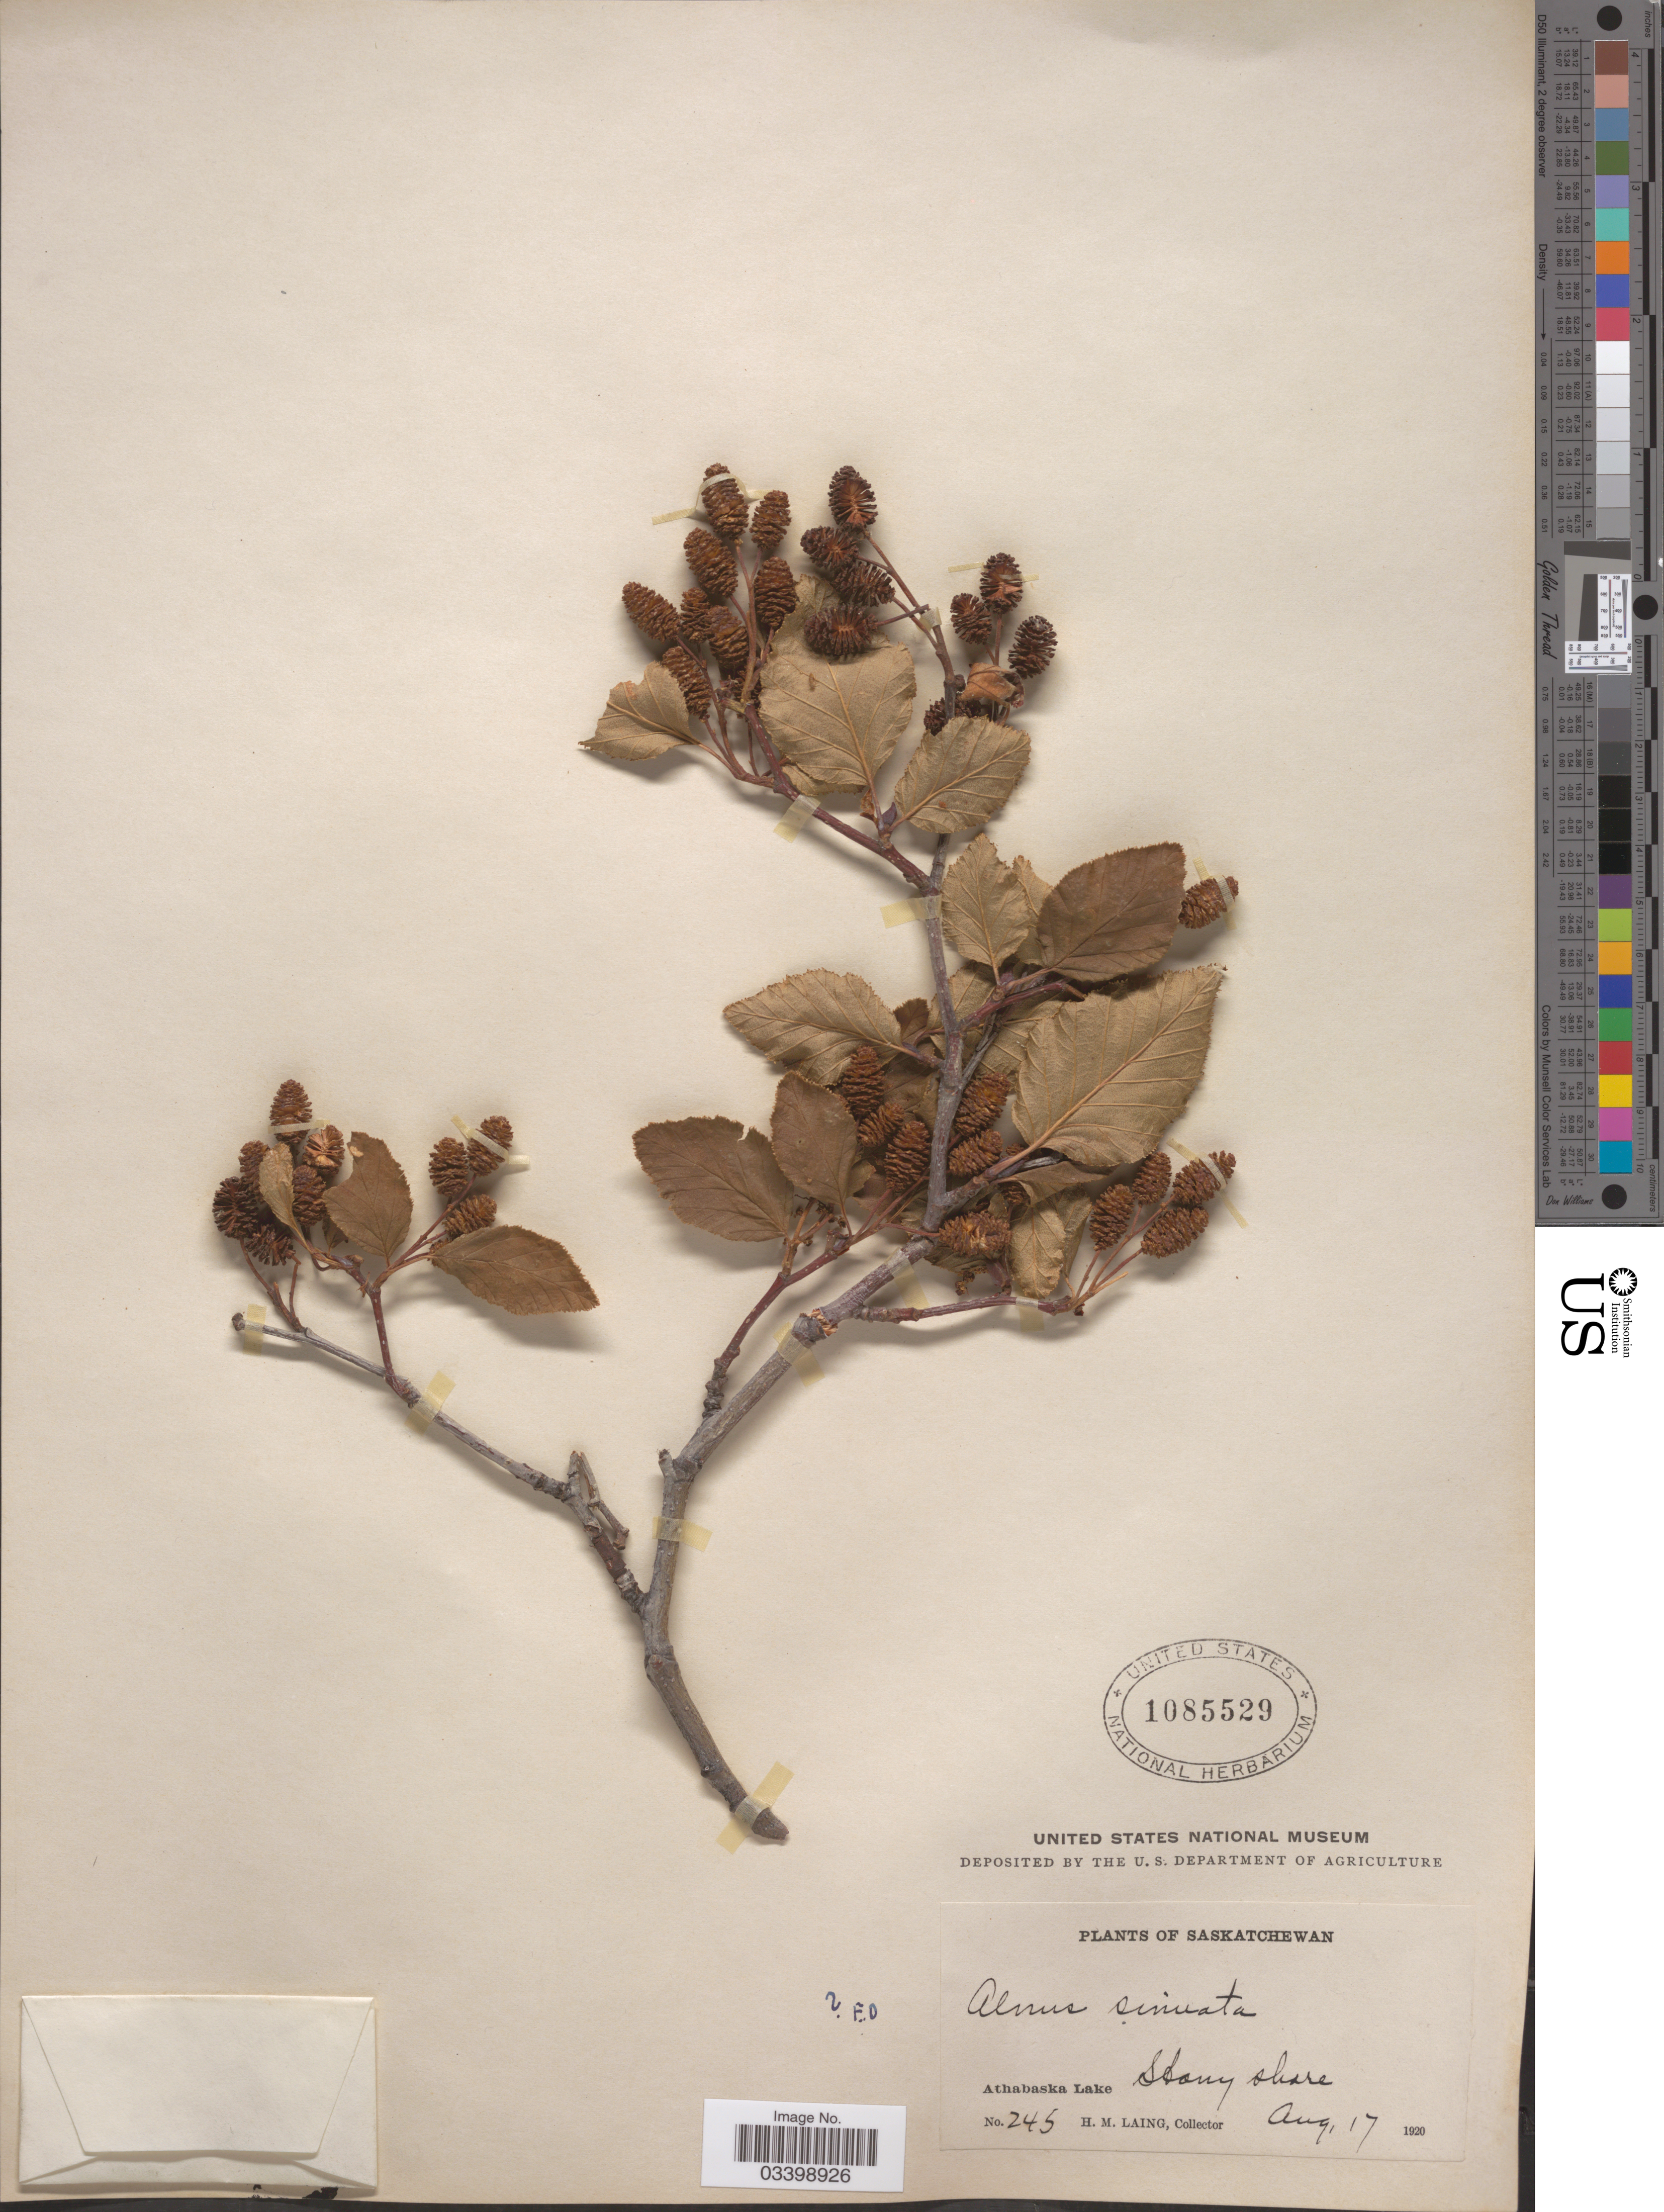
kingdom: Plantae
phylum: Tracheophyta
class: Magnoliopsida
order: Fagales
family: Betulaceae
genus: Alnus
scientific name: Alnus viridis subsp. sinuata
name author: Regel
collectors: H. Laing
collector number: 245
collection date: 1920-08-17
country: Canada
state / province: Saskatchewan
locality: Athabaska Lake. Stony shore.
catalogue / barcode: US 1085529